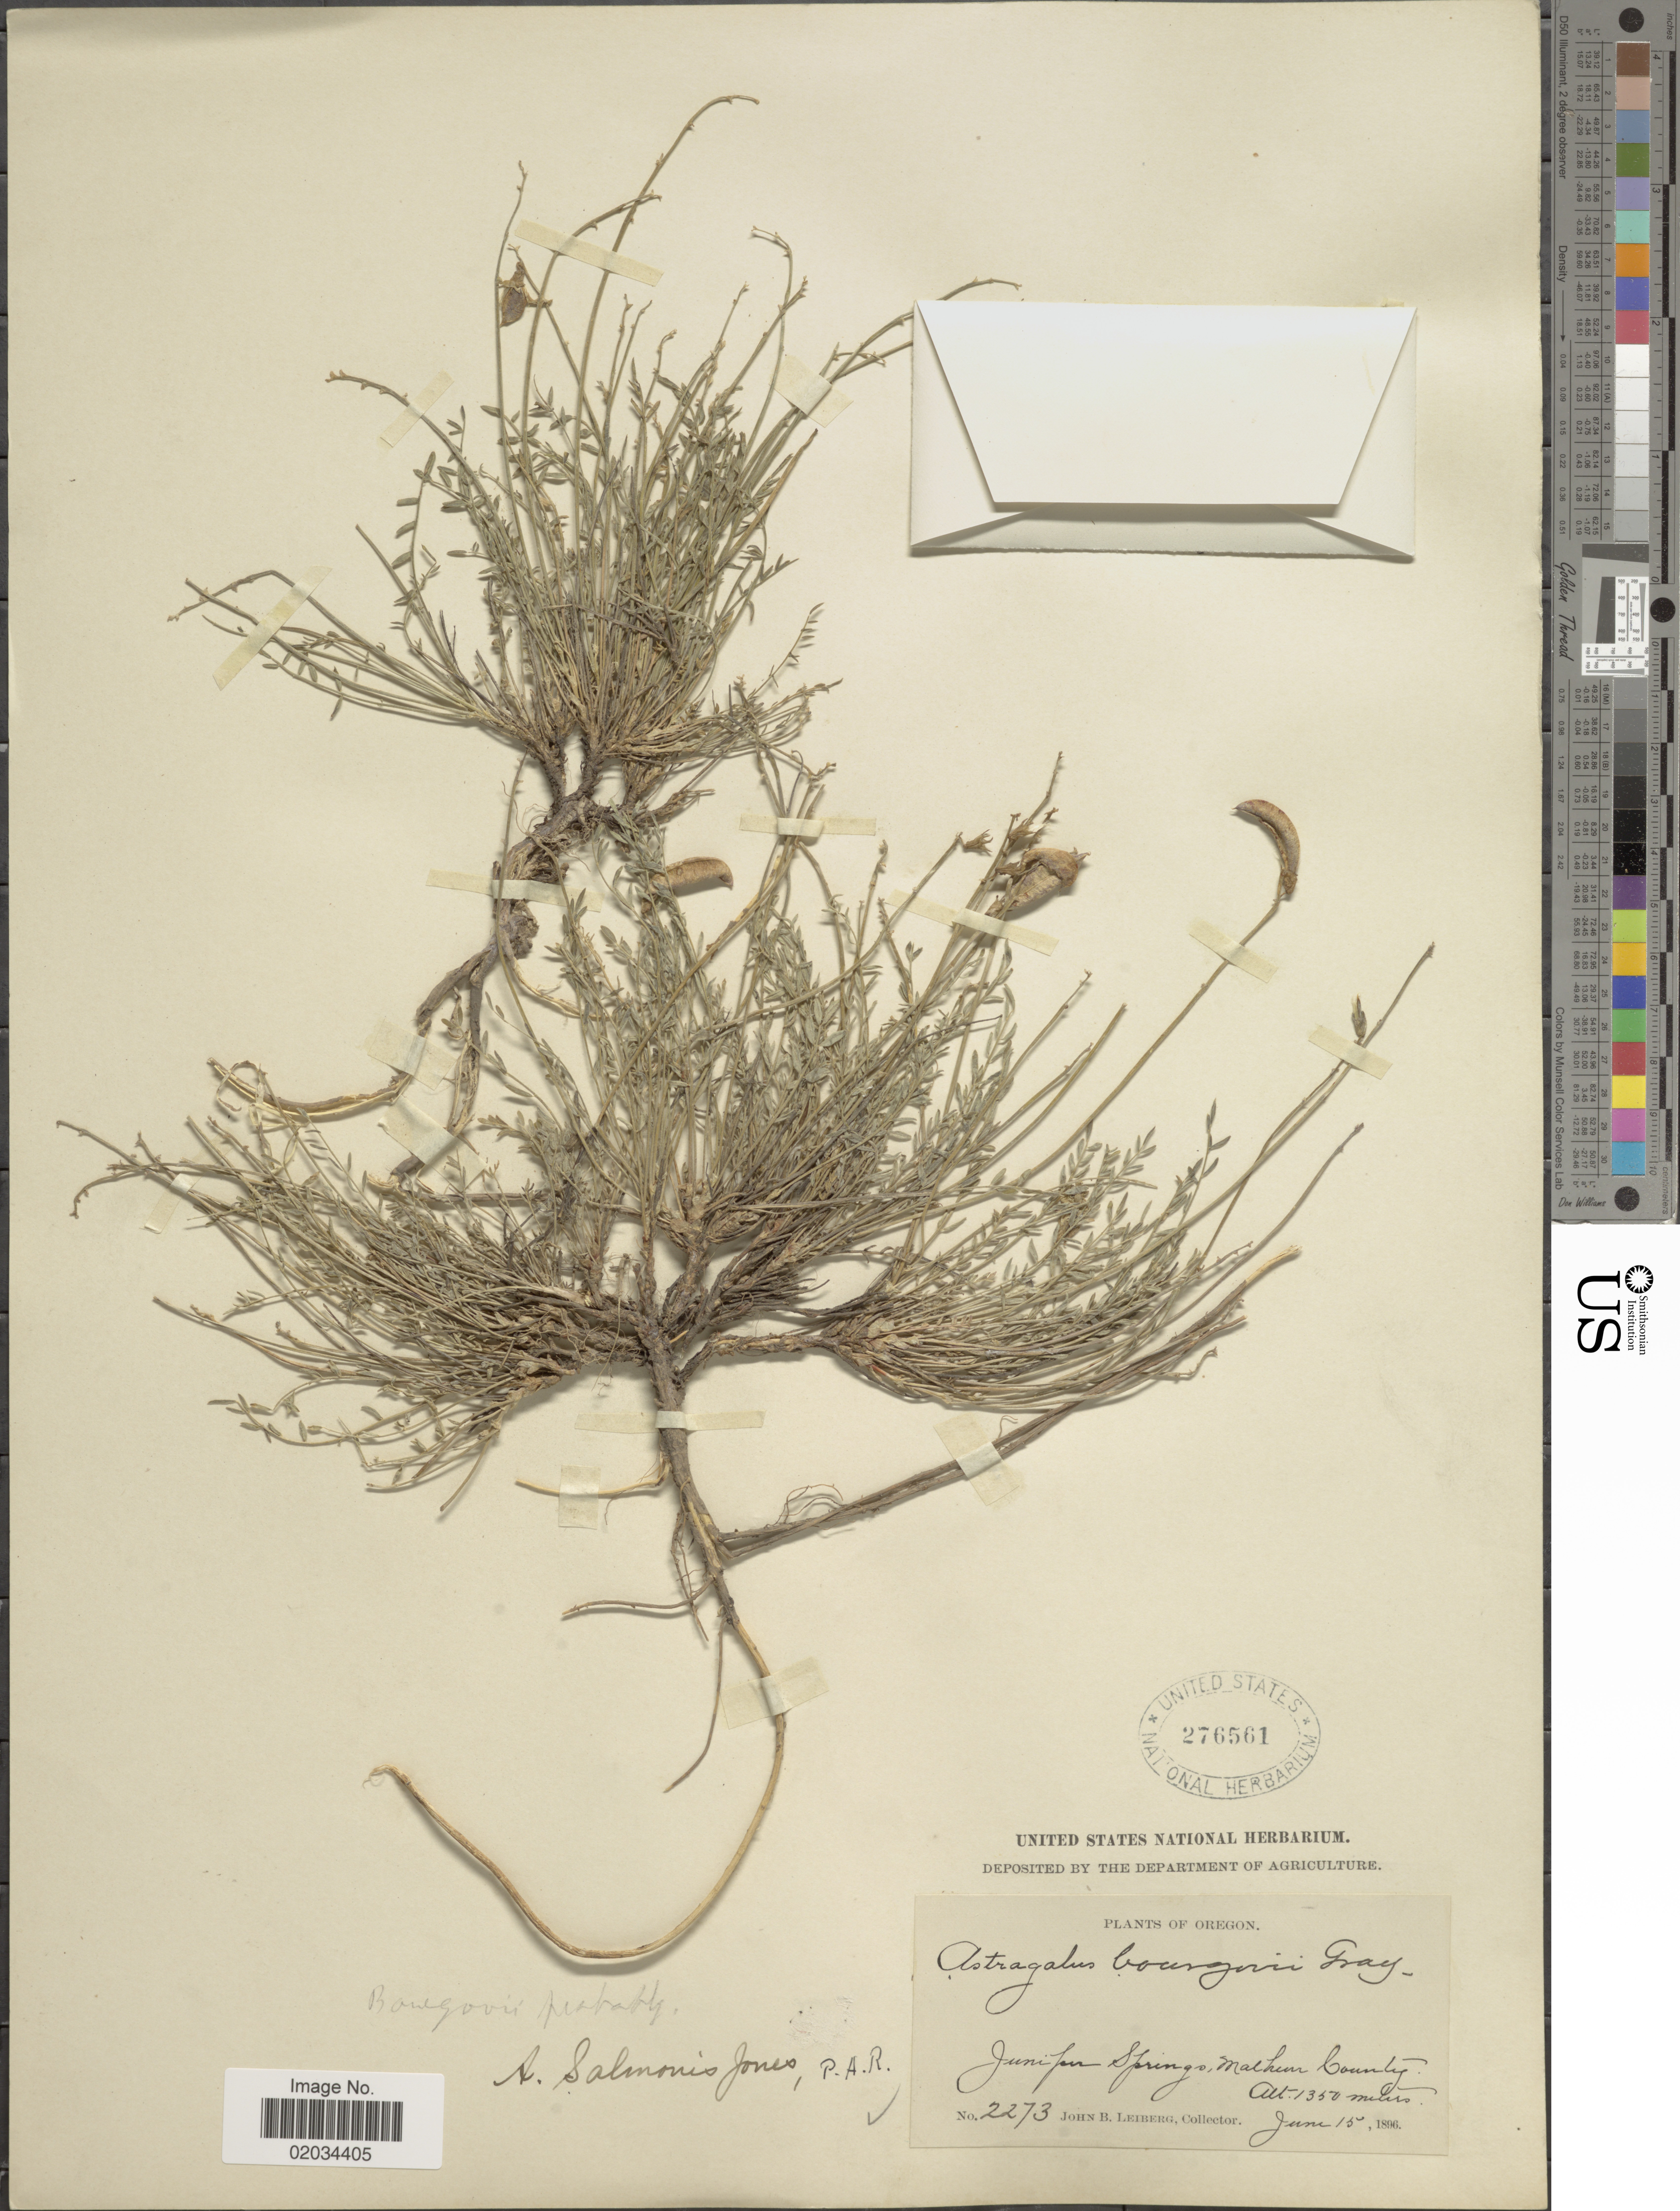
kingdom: Plantae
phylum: Tracheophyta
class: Magnoliopsida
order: Fabales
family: Fabaceae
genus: Astragalus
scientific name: Astragalus salmonis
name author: M.E. Jones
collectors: J. Leiberg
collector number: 2273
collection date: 1896-06-15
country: United States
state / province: Oregon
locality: Juniper Springs, Mathur County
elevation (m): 1350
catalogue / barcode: US 276561